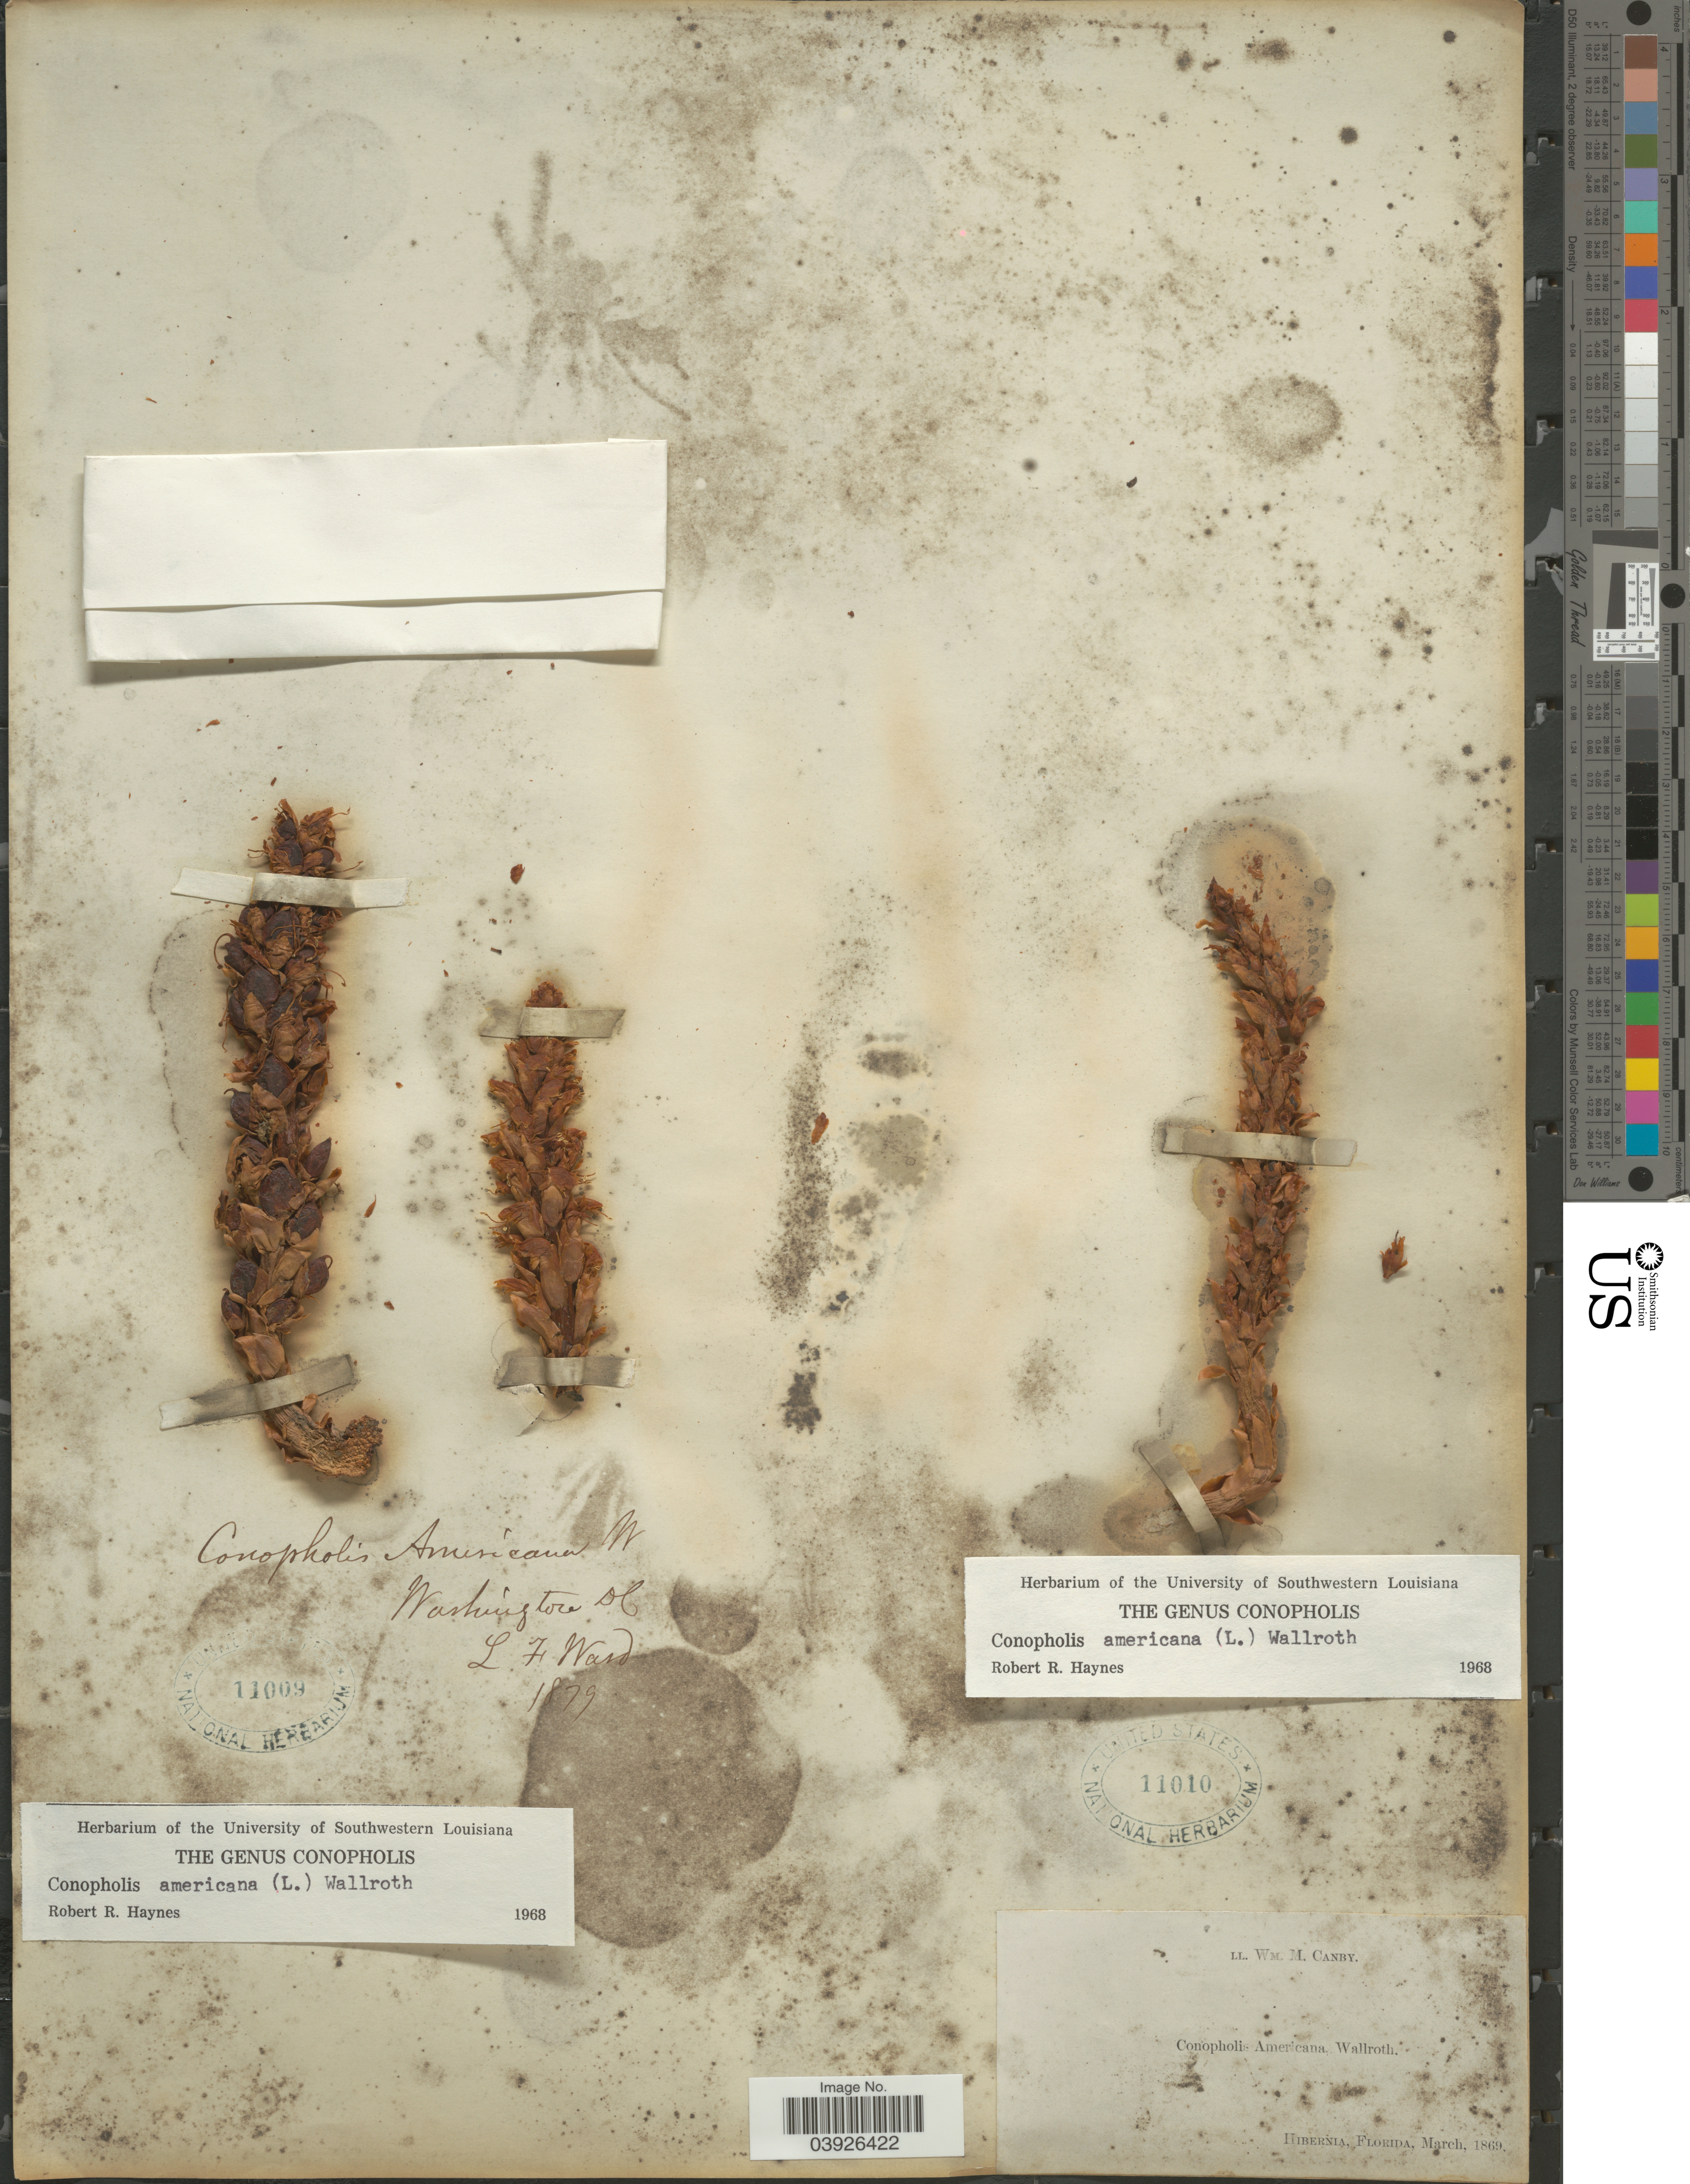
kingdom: Plantae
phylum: Tracheophyta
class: Magnoliopsida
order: Lamiales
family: Orobanchaceae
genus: Conopholis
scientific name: Conopholis americana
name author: (L. f.) Wallr.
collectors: L. Ward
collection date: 1879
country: United States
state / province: District of Columbia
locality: Washington.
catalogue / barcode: US 11009